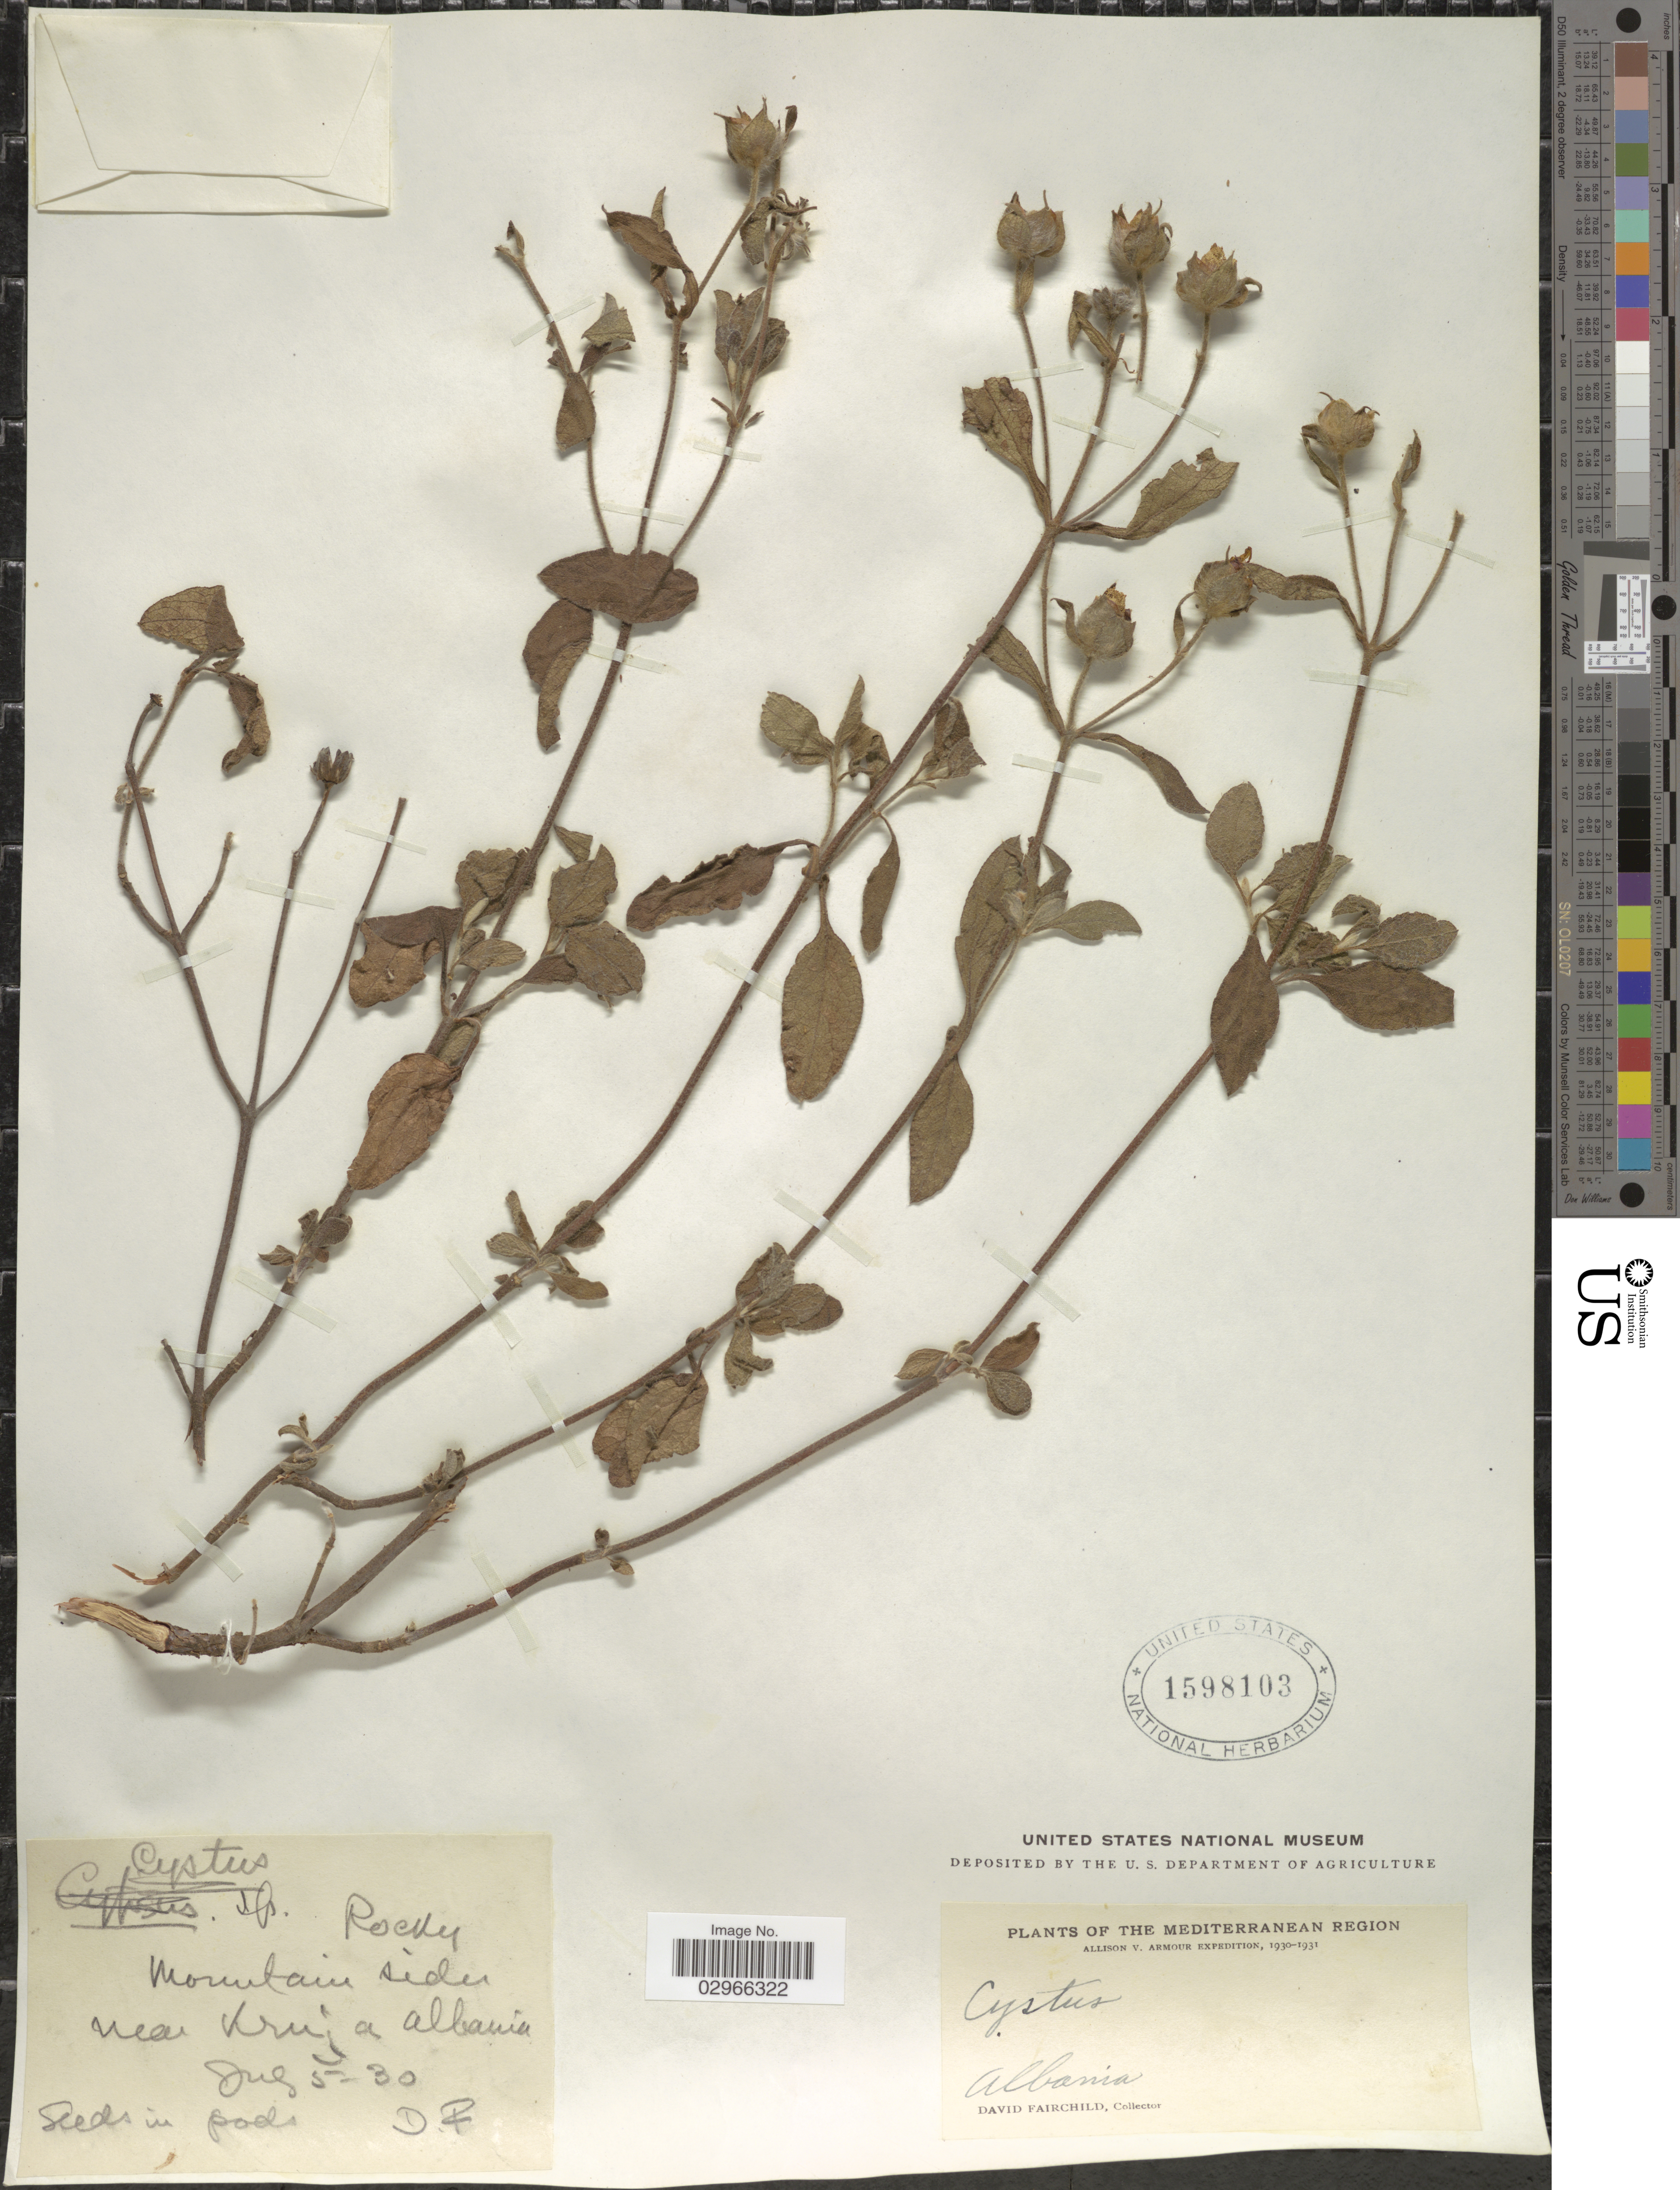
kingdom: Plantae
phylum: Tracheophyta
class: Magnoliopsida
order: Malvales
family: Cistaceae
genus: Cistus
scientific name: Cistus sp.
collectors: D. Fairchild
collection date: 1930-07-05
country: Albania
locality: The Mediterranean Region. Mountains sides near Kruja.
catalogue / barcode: US 1598103